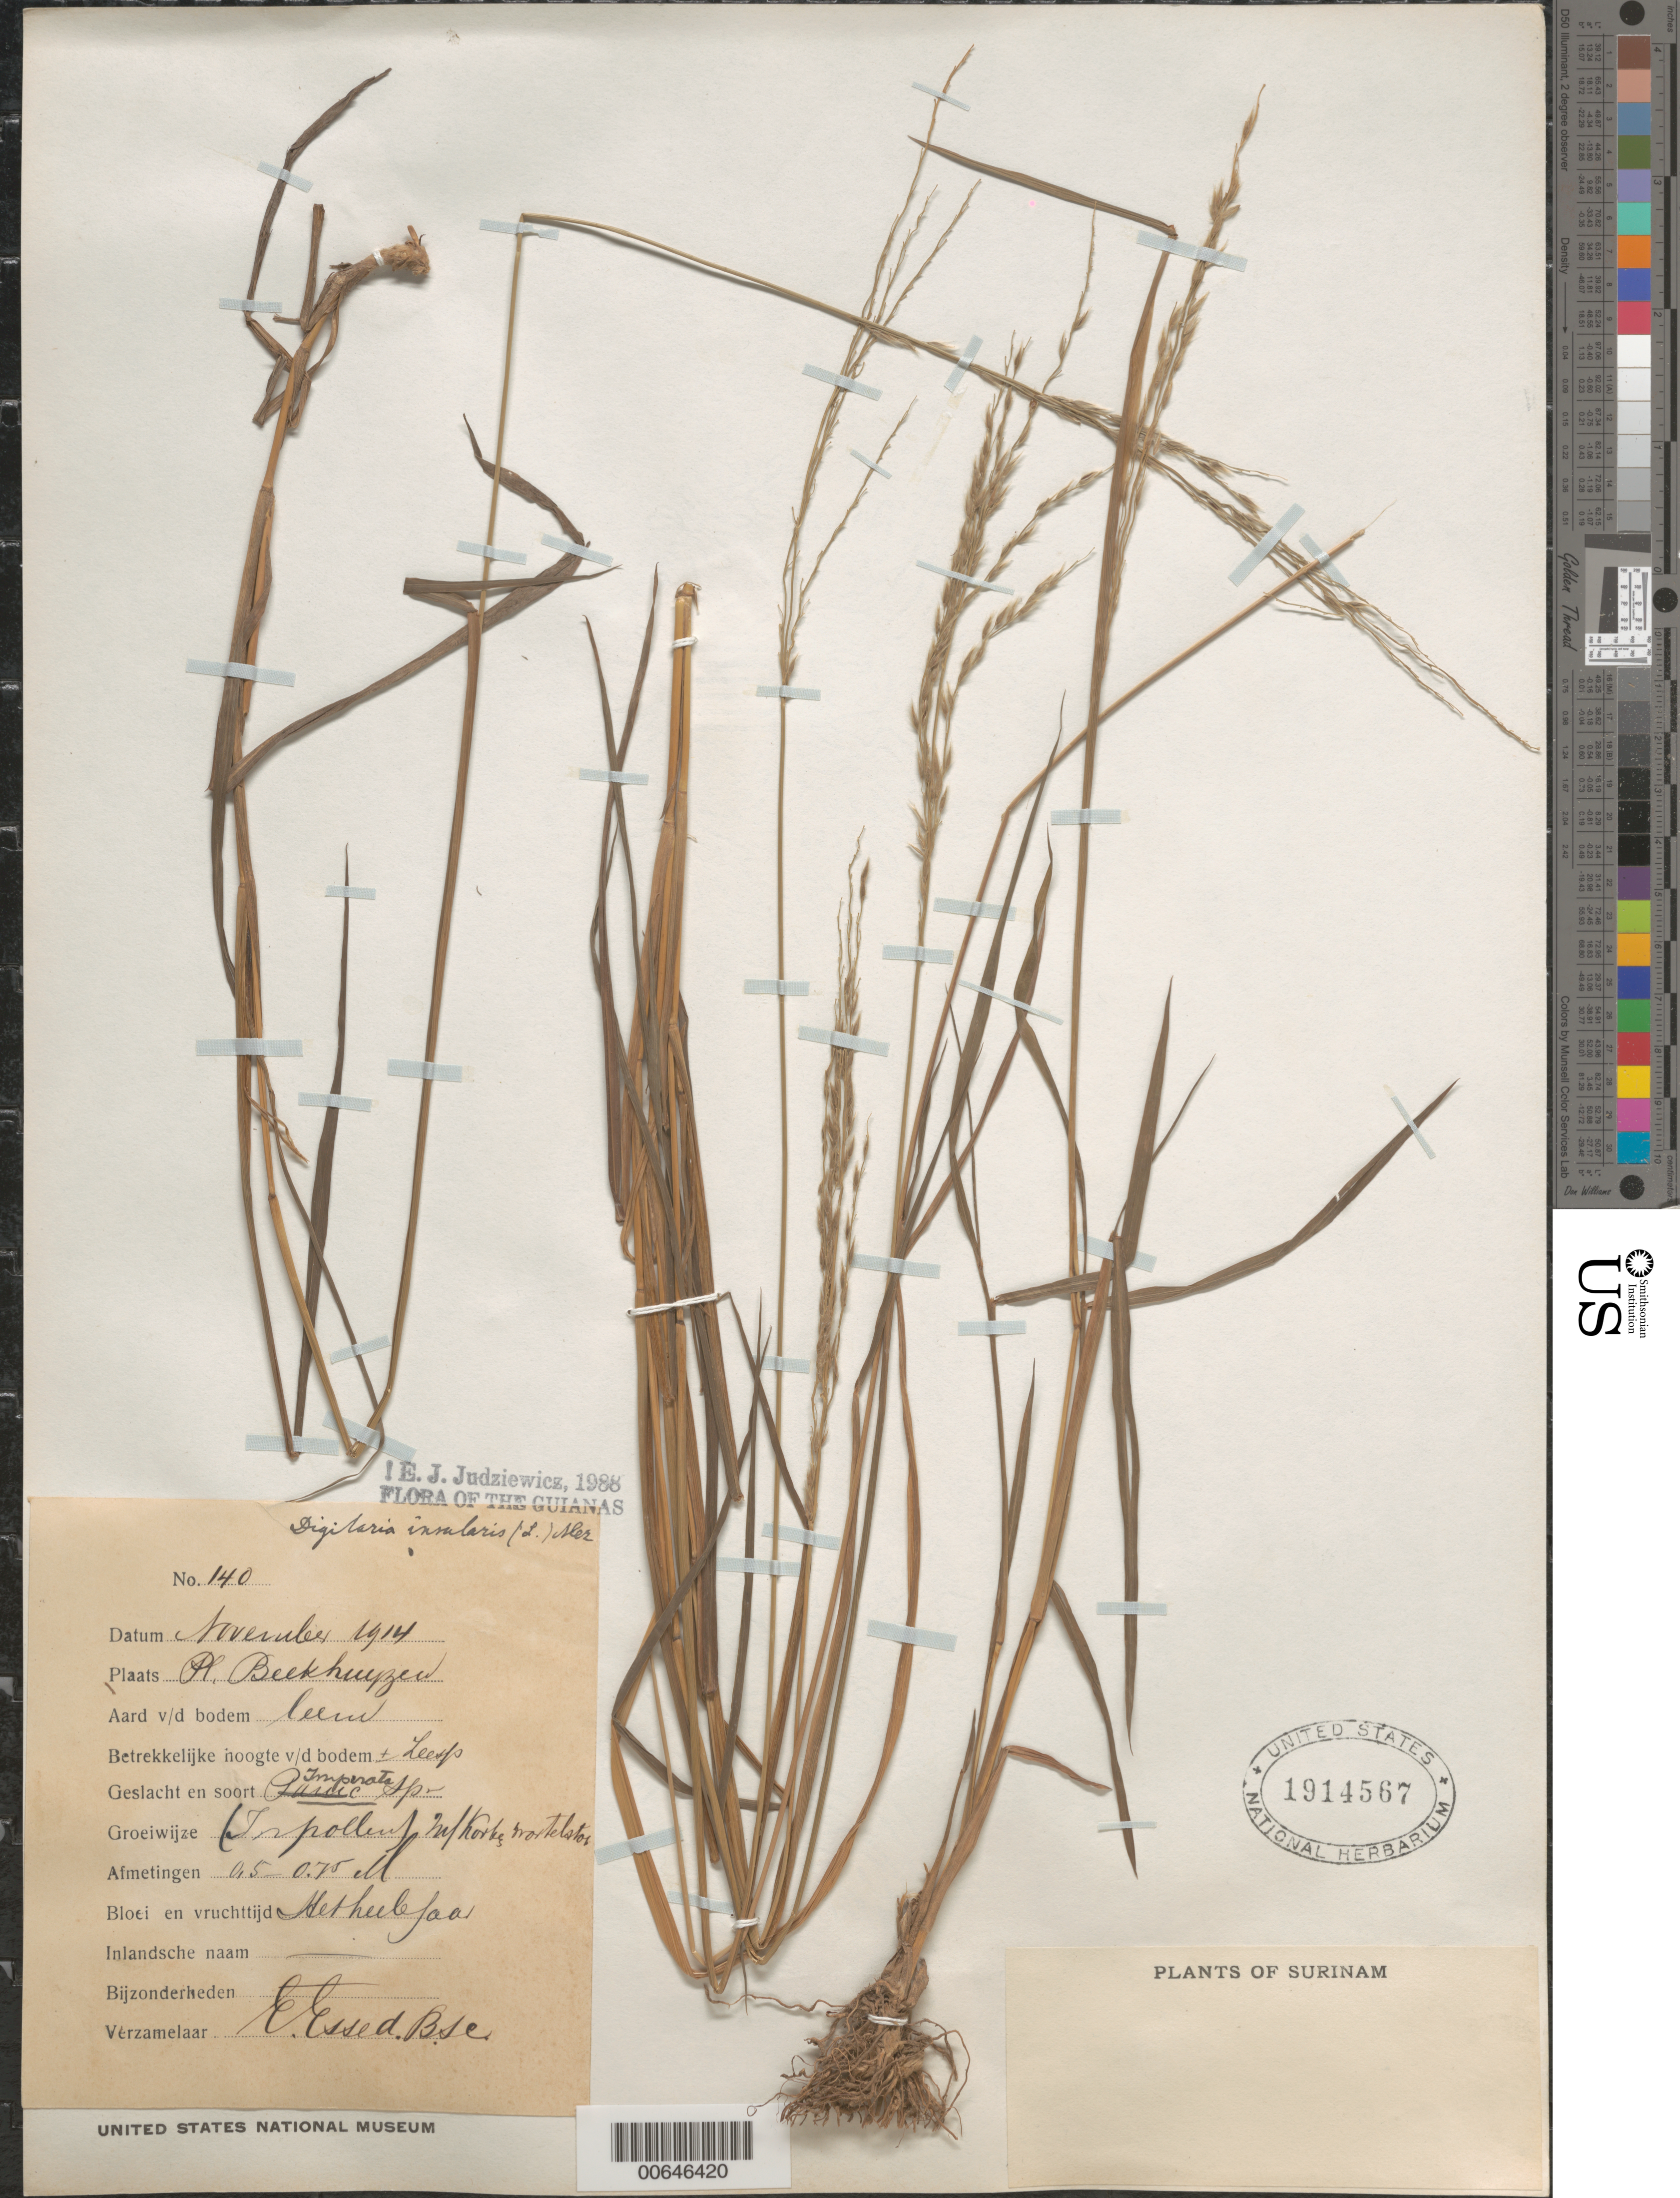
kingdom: Plantae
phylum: Tracheophyta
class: Liliopsida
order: Poales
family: Poaceae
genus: Digitaria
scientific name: Digitaria insularis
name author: (L.) Fedde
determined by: Judziewicz, E. J.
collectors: E. Essed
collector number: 140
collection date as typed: Nov-14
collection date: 1914-11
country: Suriname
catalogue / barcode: US 1914567